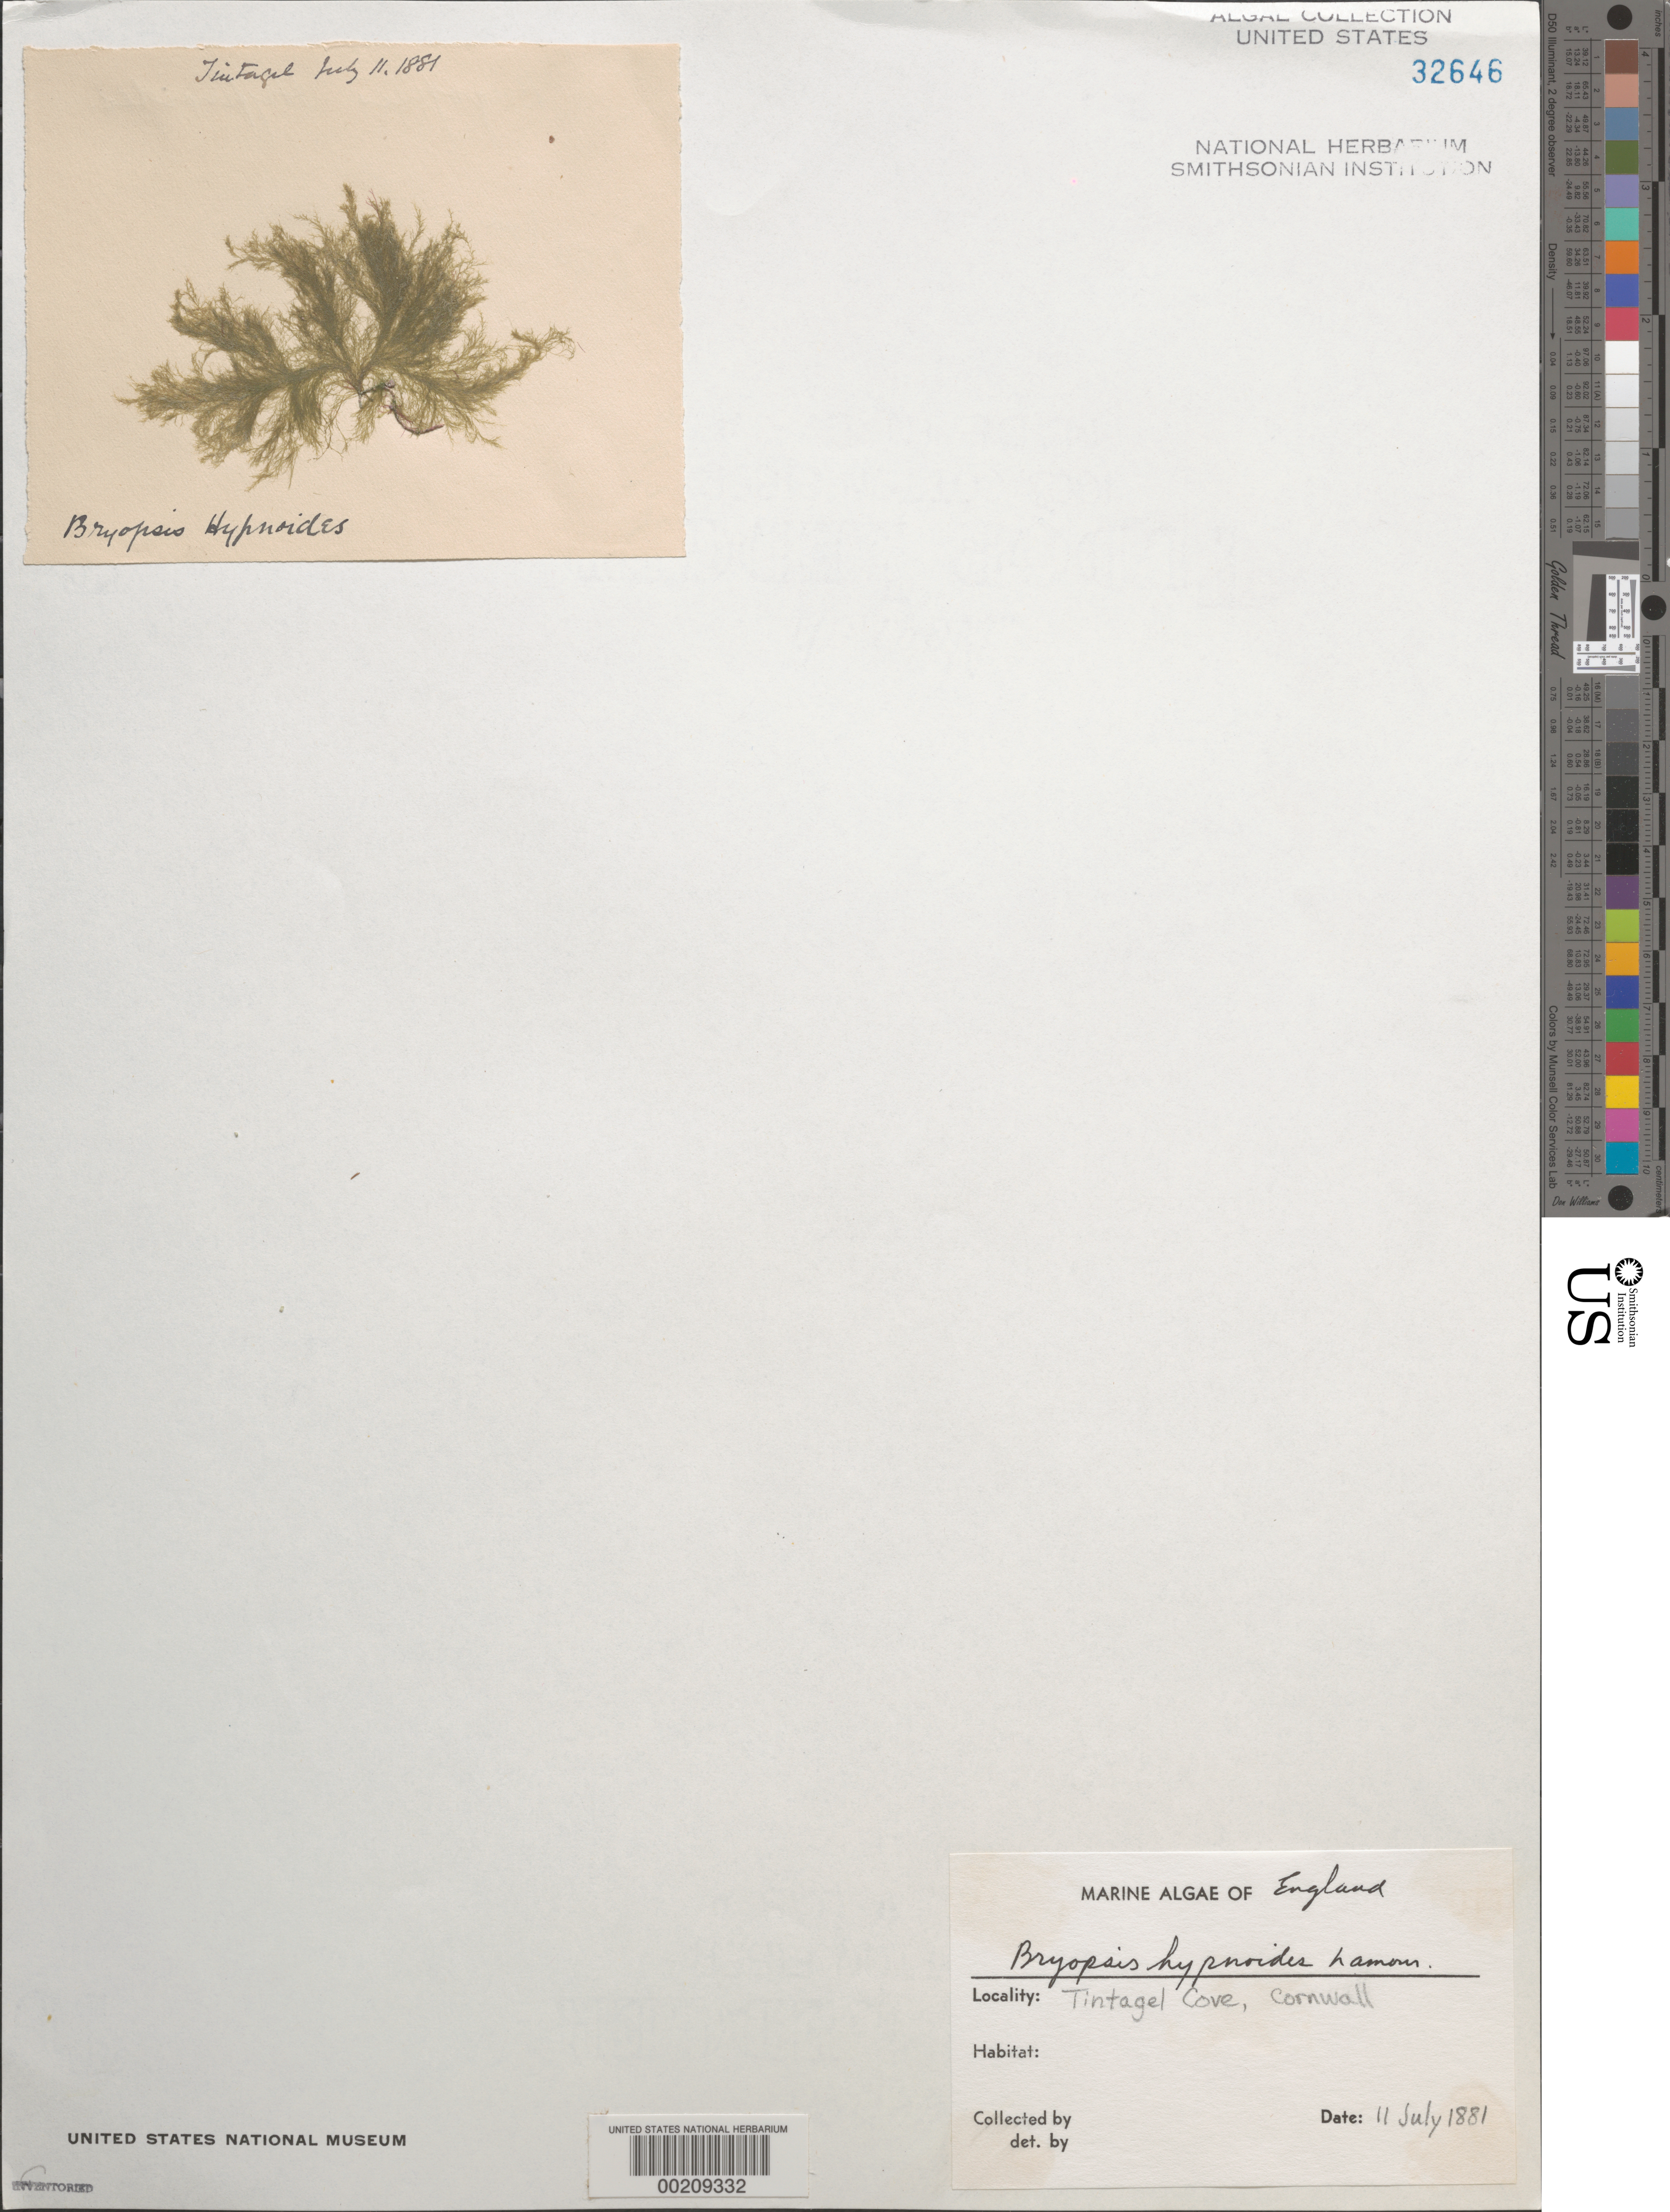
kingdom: Plantae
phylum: Chlorophyta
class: Ulvophyceae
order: Bryopsidales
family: Bryopsidaceae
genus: Bryopsis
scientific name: Bryopsis hypnoides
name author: J.V.Lamouroux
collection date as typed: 11 Jul 1881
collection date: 1881-07-11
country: United Kingdom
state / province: England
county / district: Cornwall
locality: Tintagel Cove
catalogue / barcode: US 32646